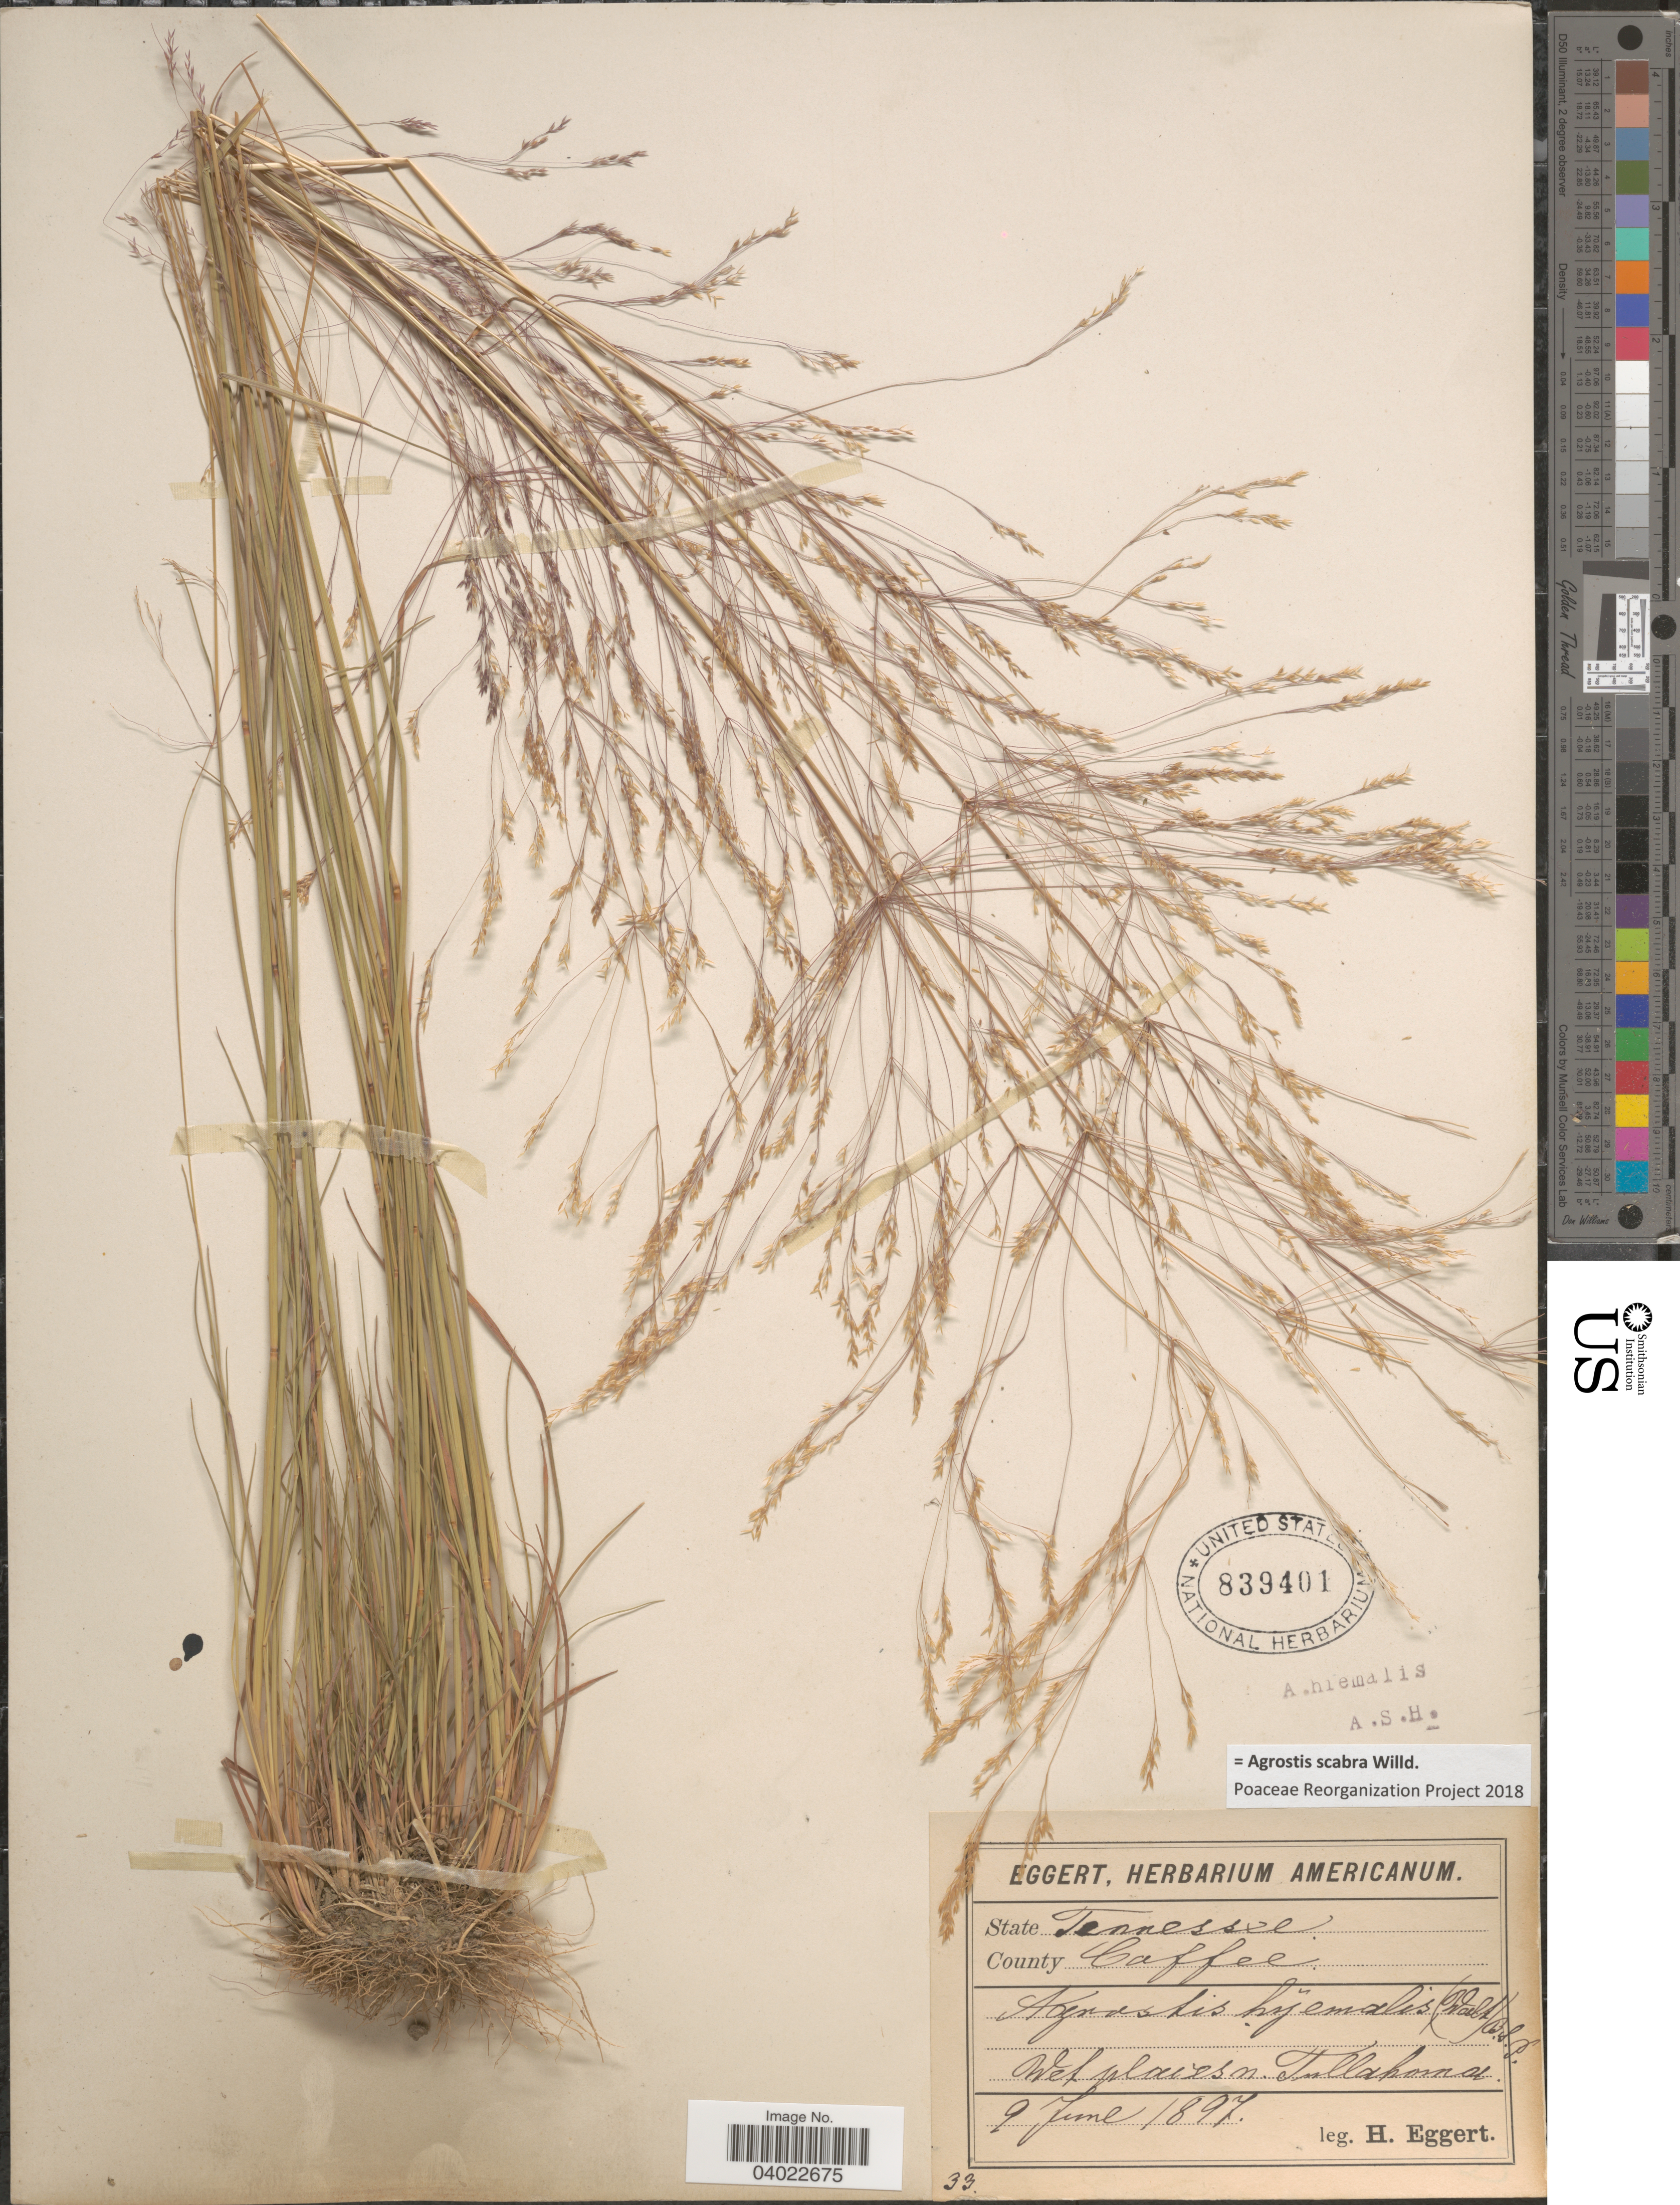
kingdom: Plantae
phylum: Tracheophyta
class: Liliopsida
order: Poales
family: Poaceae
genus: Agrostis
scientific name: Agrostis scabra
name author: Willd.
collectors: H. Eggert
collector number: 33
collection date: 1897-06-09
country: United States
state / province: Tennessee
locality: County Coffee. Tullahoma.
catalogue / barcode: US 839401